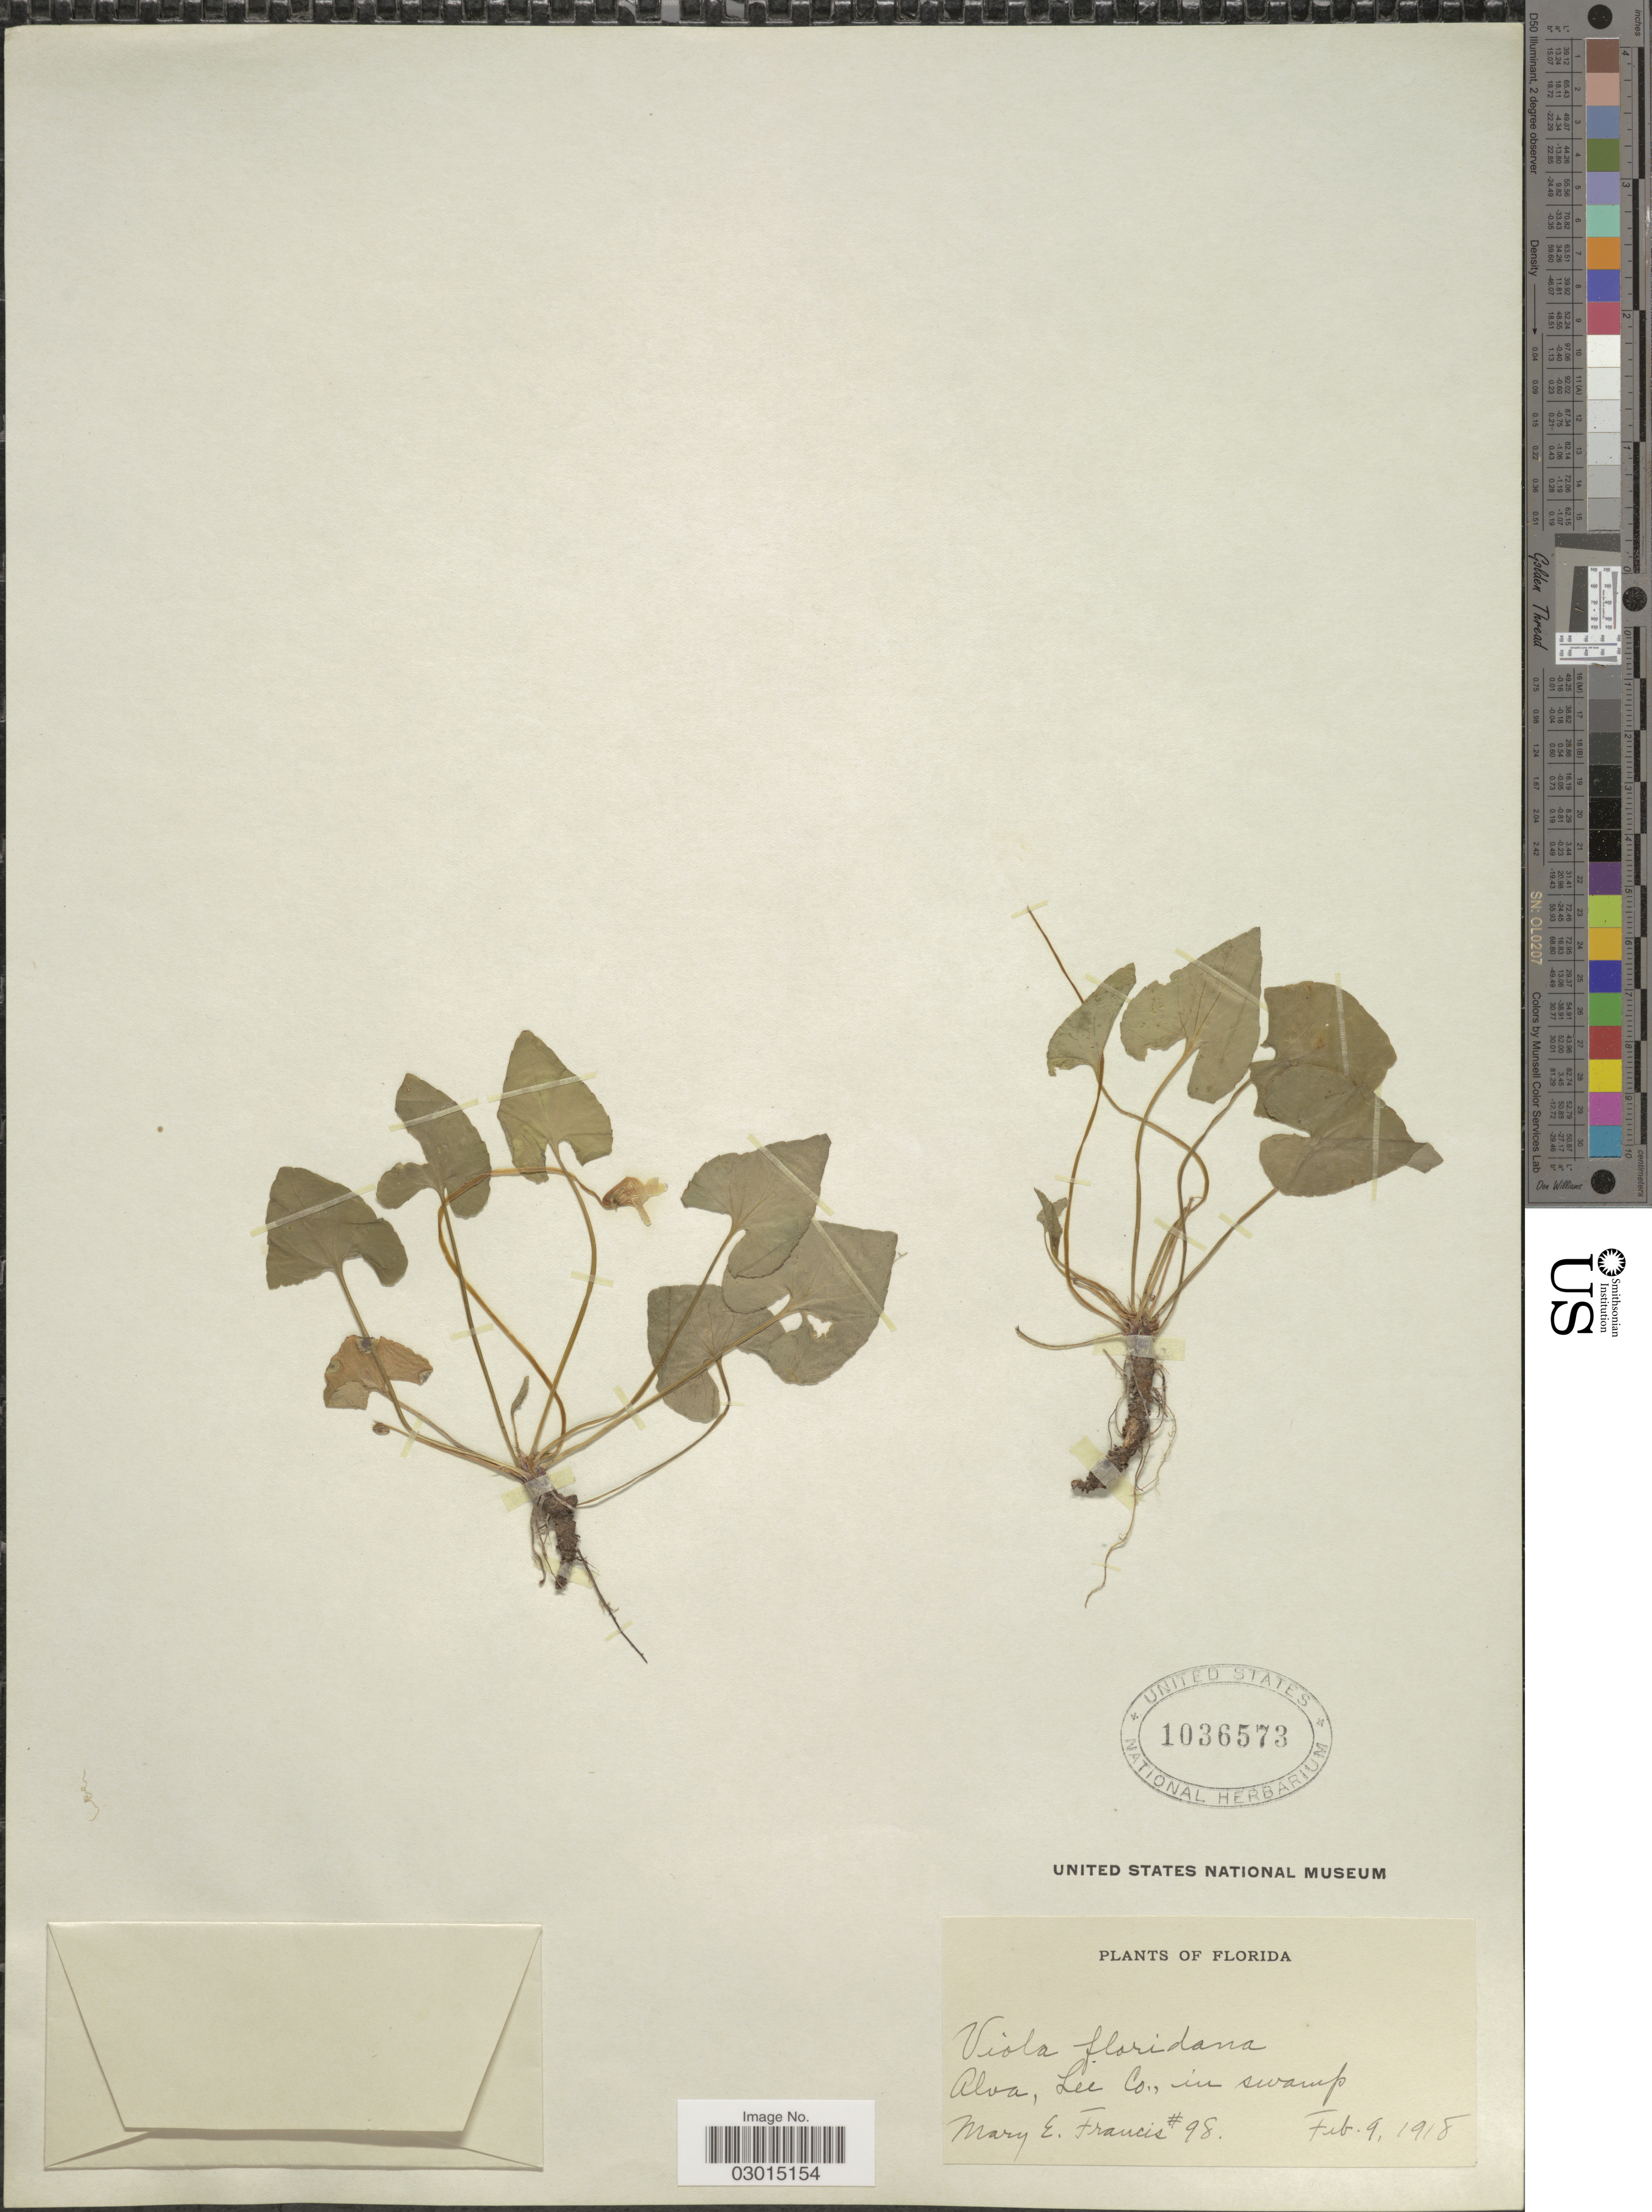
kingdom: Plantae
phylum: Tracheophyta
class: Magnoliopsida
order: Malpighiales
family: Violaceae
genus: Viola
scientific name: Viola floridana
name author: Brainerd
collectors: M. E. Francis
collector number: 98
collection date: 1918-02-09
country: United States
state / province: Florida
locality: Alva, Lee Co., in swamp.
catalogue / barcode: US 1036573